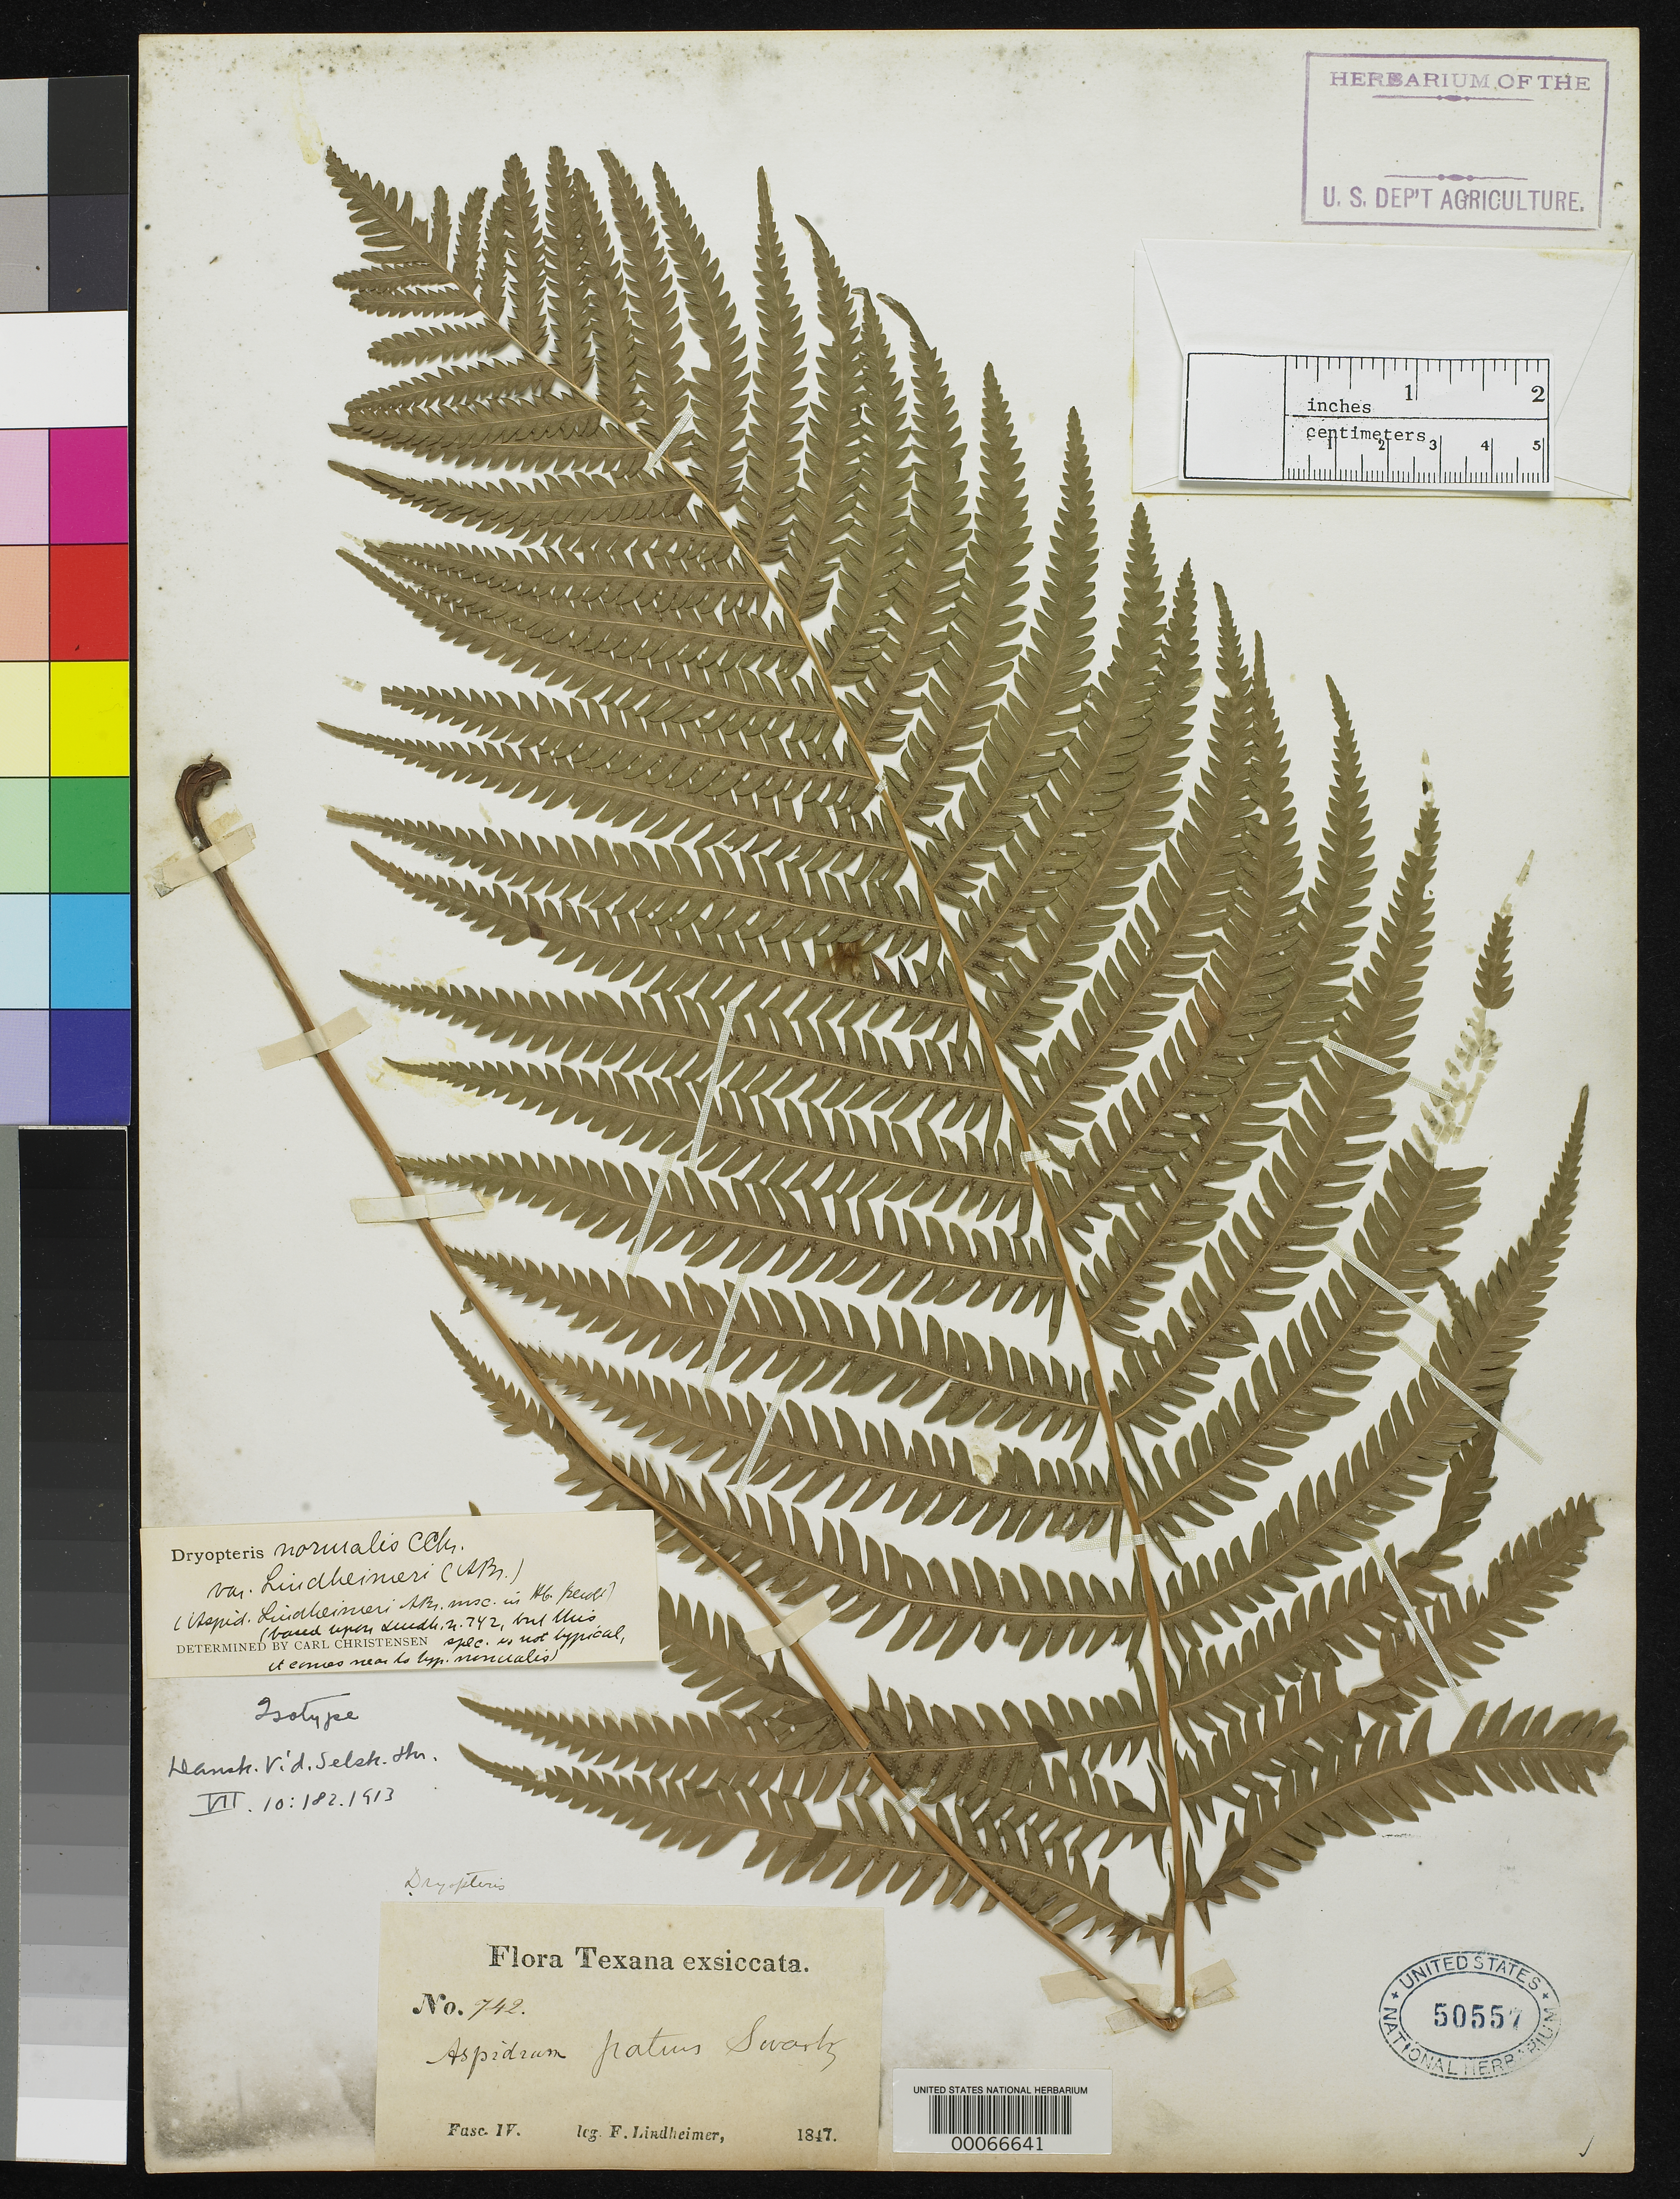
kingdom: Plantae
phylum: Tracheophyta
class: Polypodiopsida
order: Polypodiales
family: Dryopteridaceae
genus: Dryopteris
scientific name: Dryopteris normalis var. lindheimeri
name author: C. Chr.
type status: Type Collection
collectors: F. J. Lindheimer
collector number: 742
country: United States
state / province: Texas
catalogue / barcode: US 50557